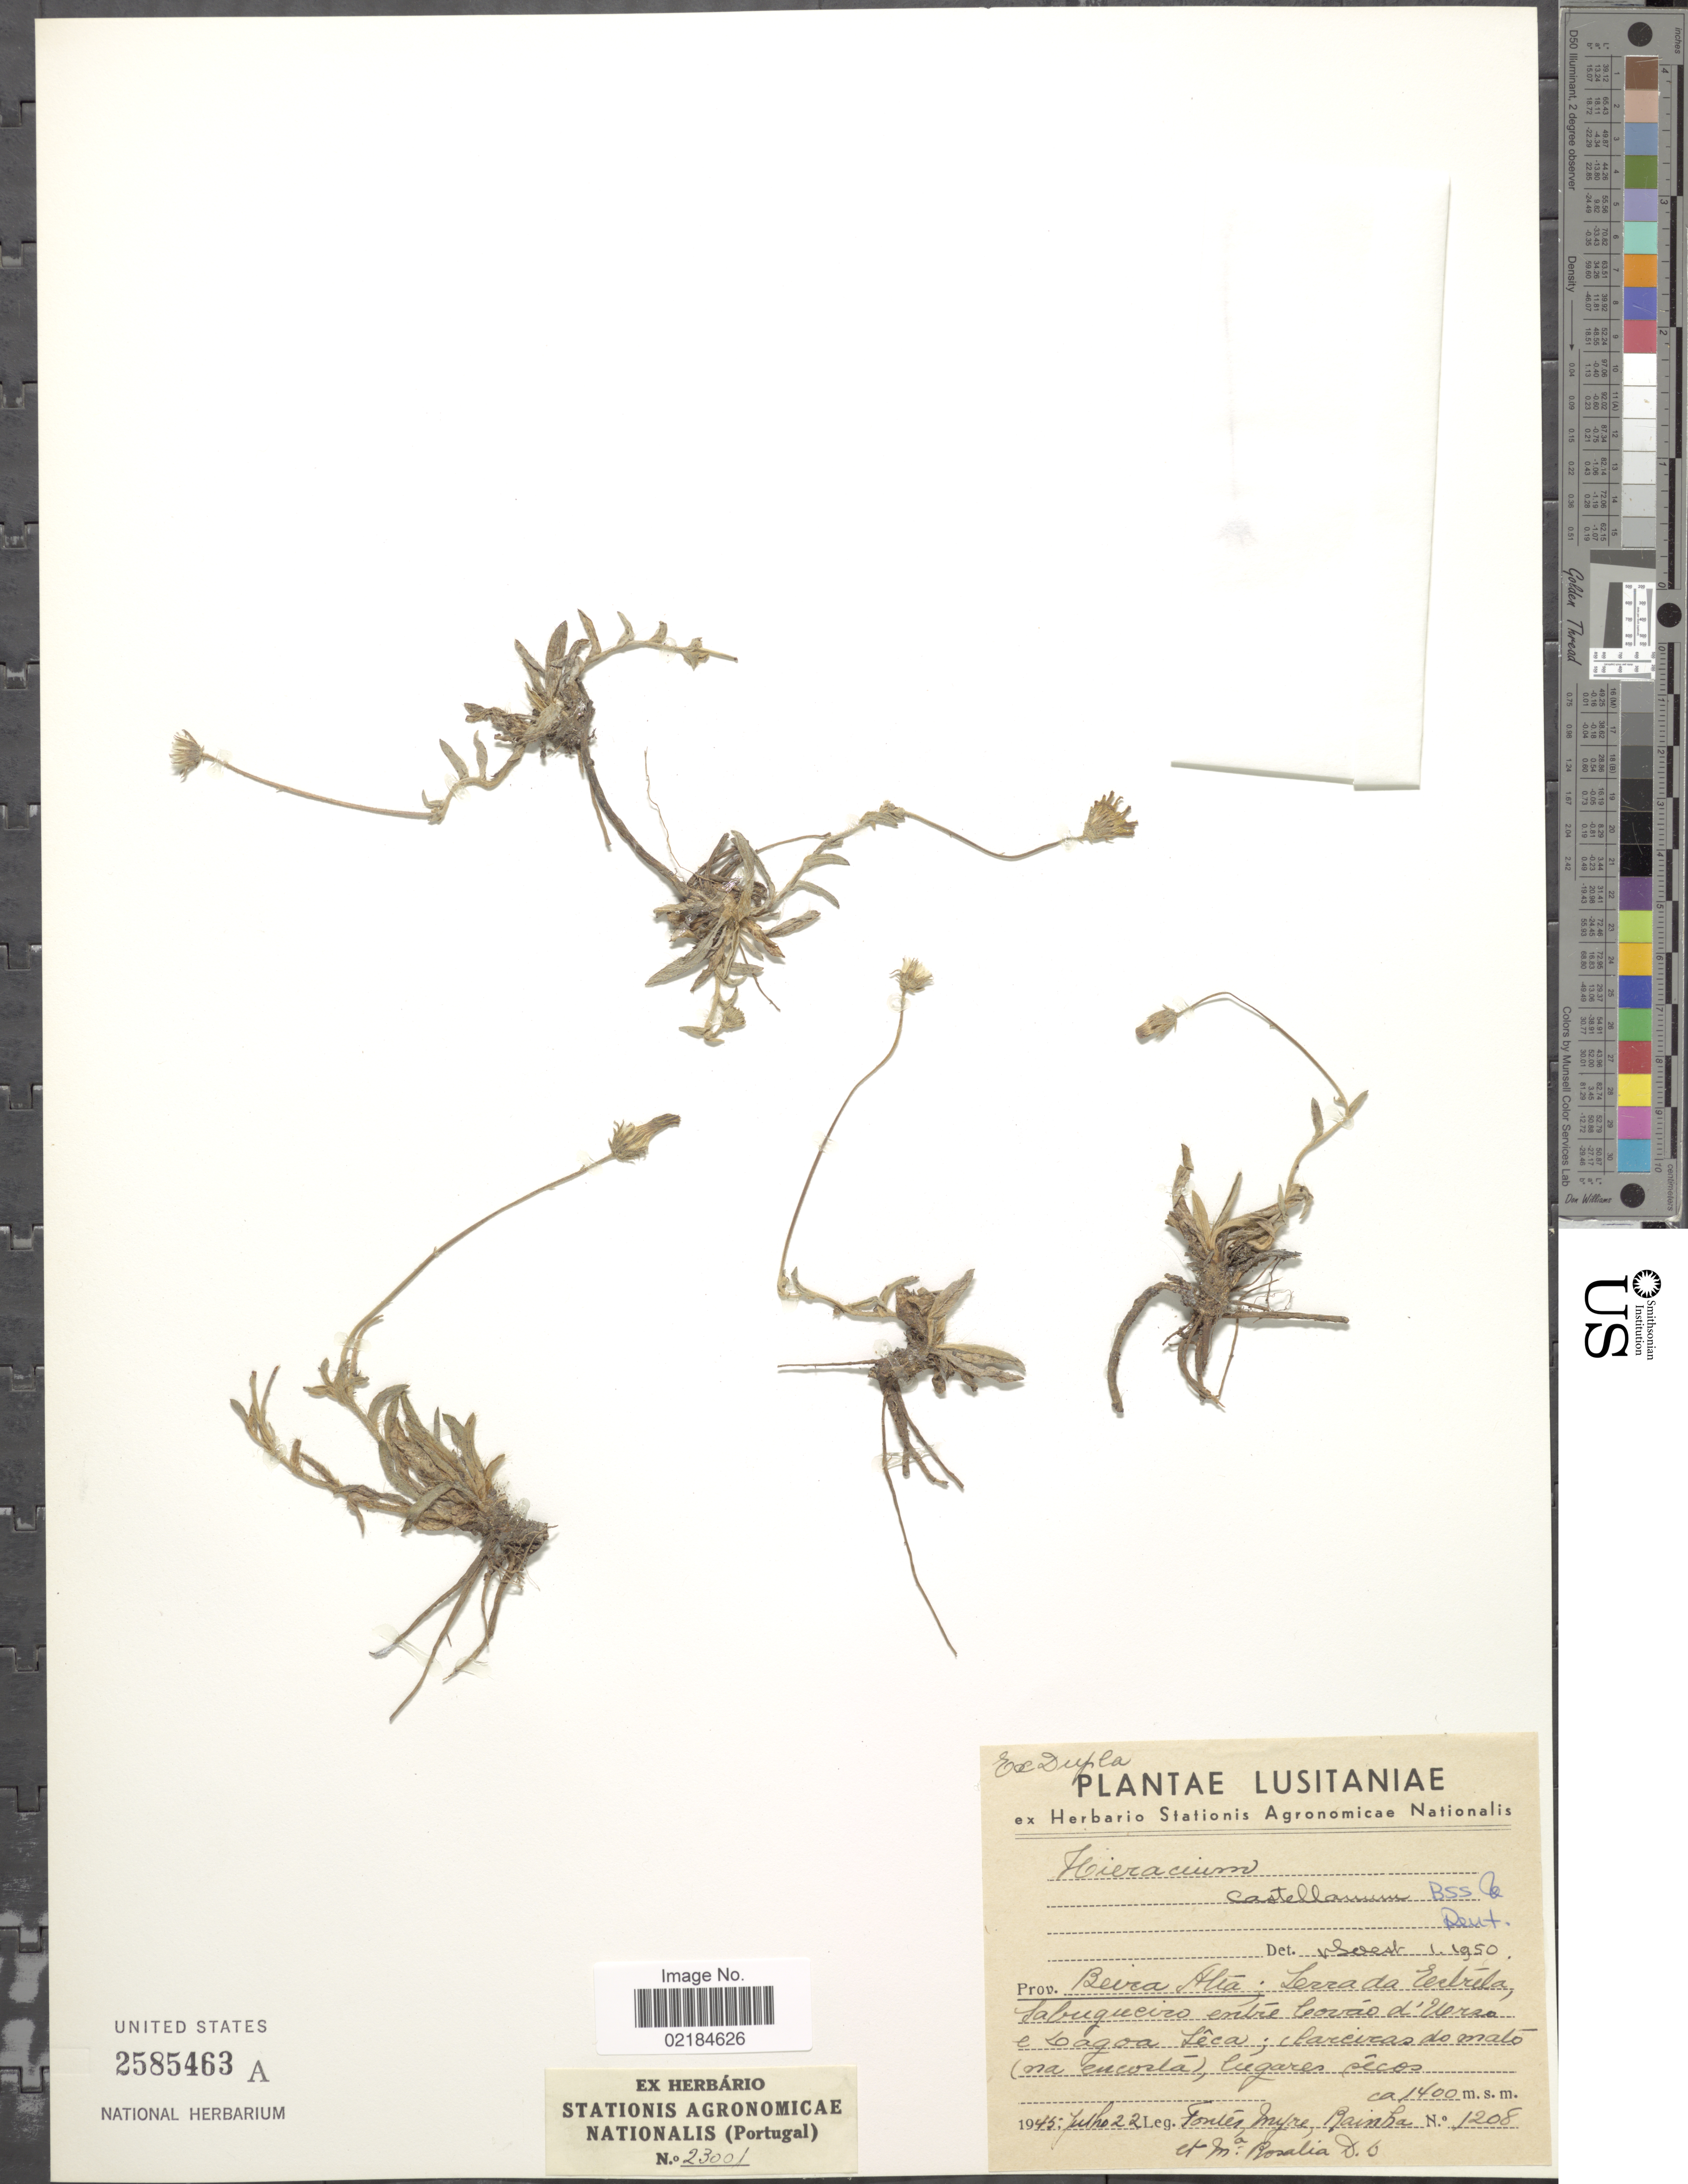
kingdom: Plantae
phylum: Tracheophyta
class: Magnoliopsida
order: Asterales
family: Asteraceae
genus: Hieracium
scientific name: Hieracium repandulare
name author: Druce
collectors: F. Myre, B. Rainha & M. Rosalia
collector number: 1208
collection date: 1945-07-22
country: Portugal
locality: Lusitaniae, Prov. Bevia Alta, Serra da Estrela, Sabugueiro entre Cavao d'Ursa e Lagoa Leca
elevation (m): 1400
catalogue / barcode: US 2585463A